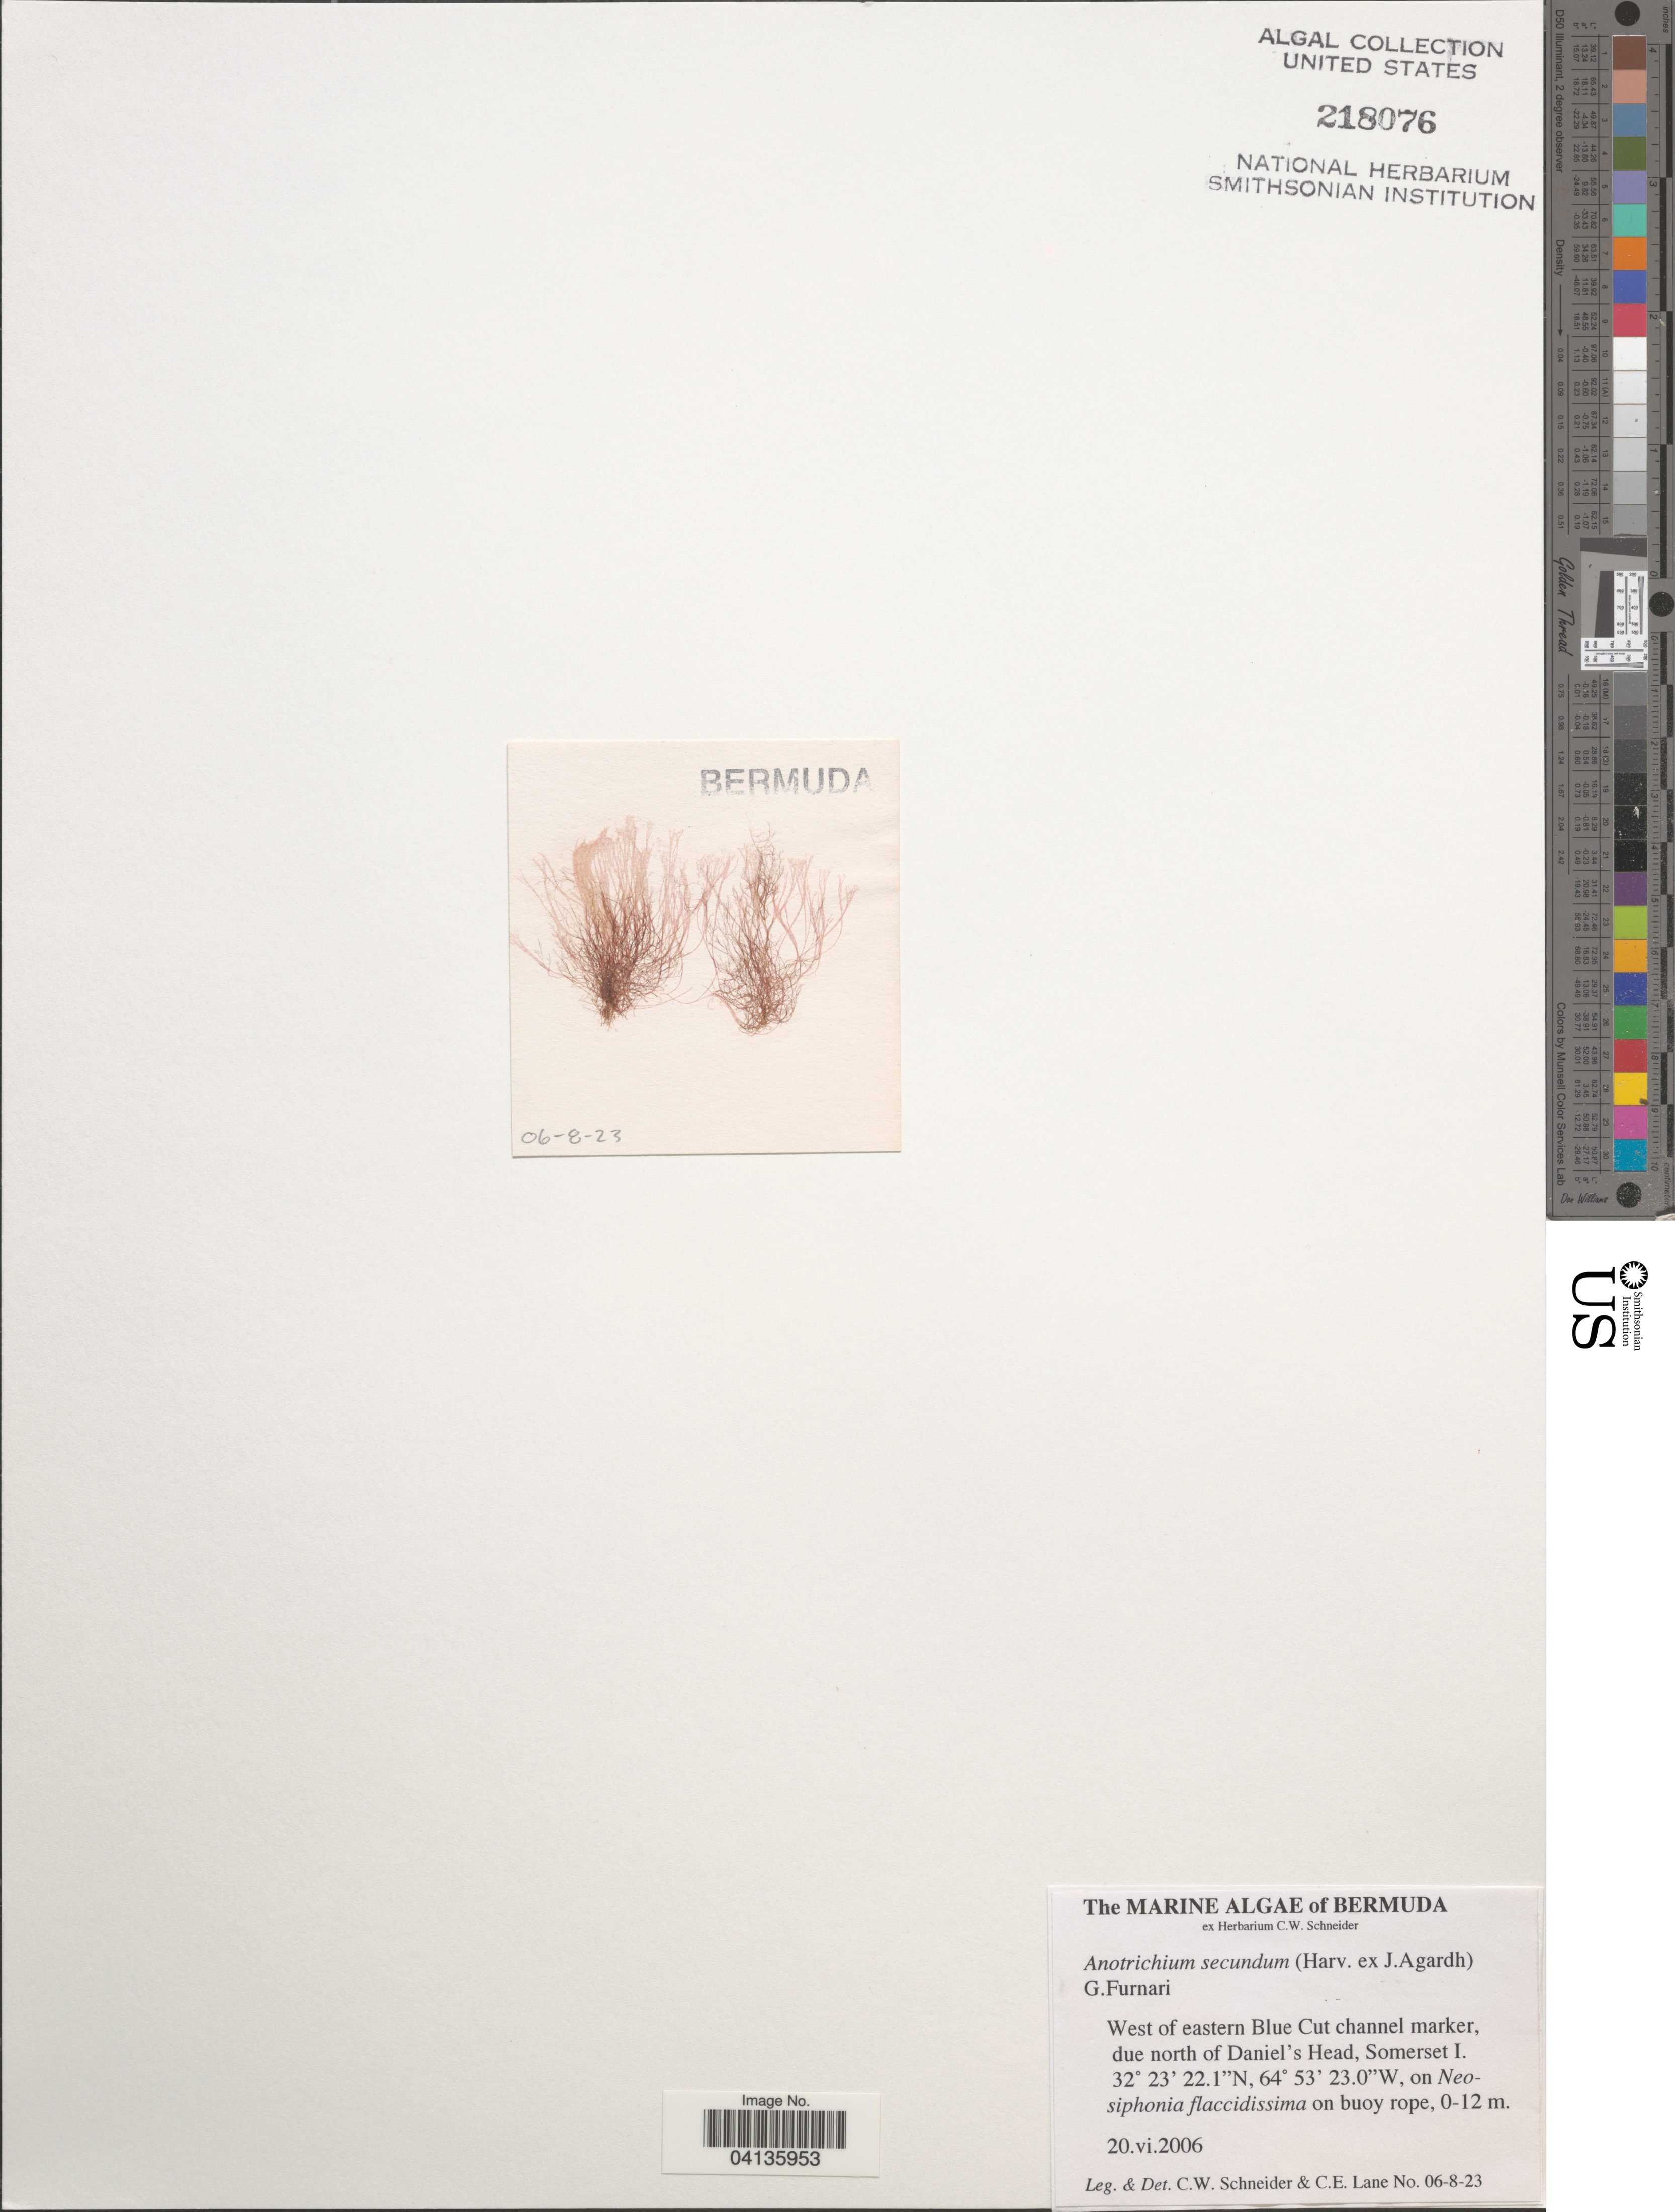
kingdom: Plantae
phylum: Rhodophyta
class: Florideophyceae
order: Ceramiales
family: Wrangeliaceae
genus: Anotrichium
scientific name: Anotrichium secundum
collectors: C. W.Schneider & C. E. Lane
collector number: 06-8-23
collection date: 2006-06-20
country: Bermuda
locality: West of eastern Blue Cut channel marker, due north of Daniel's Head, Somerset I.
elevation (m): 0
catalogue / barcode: US 218076